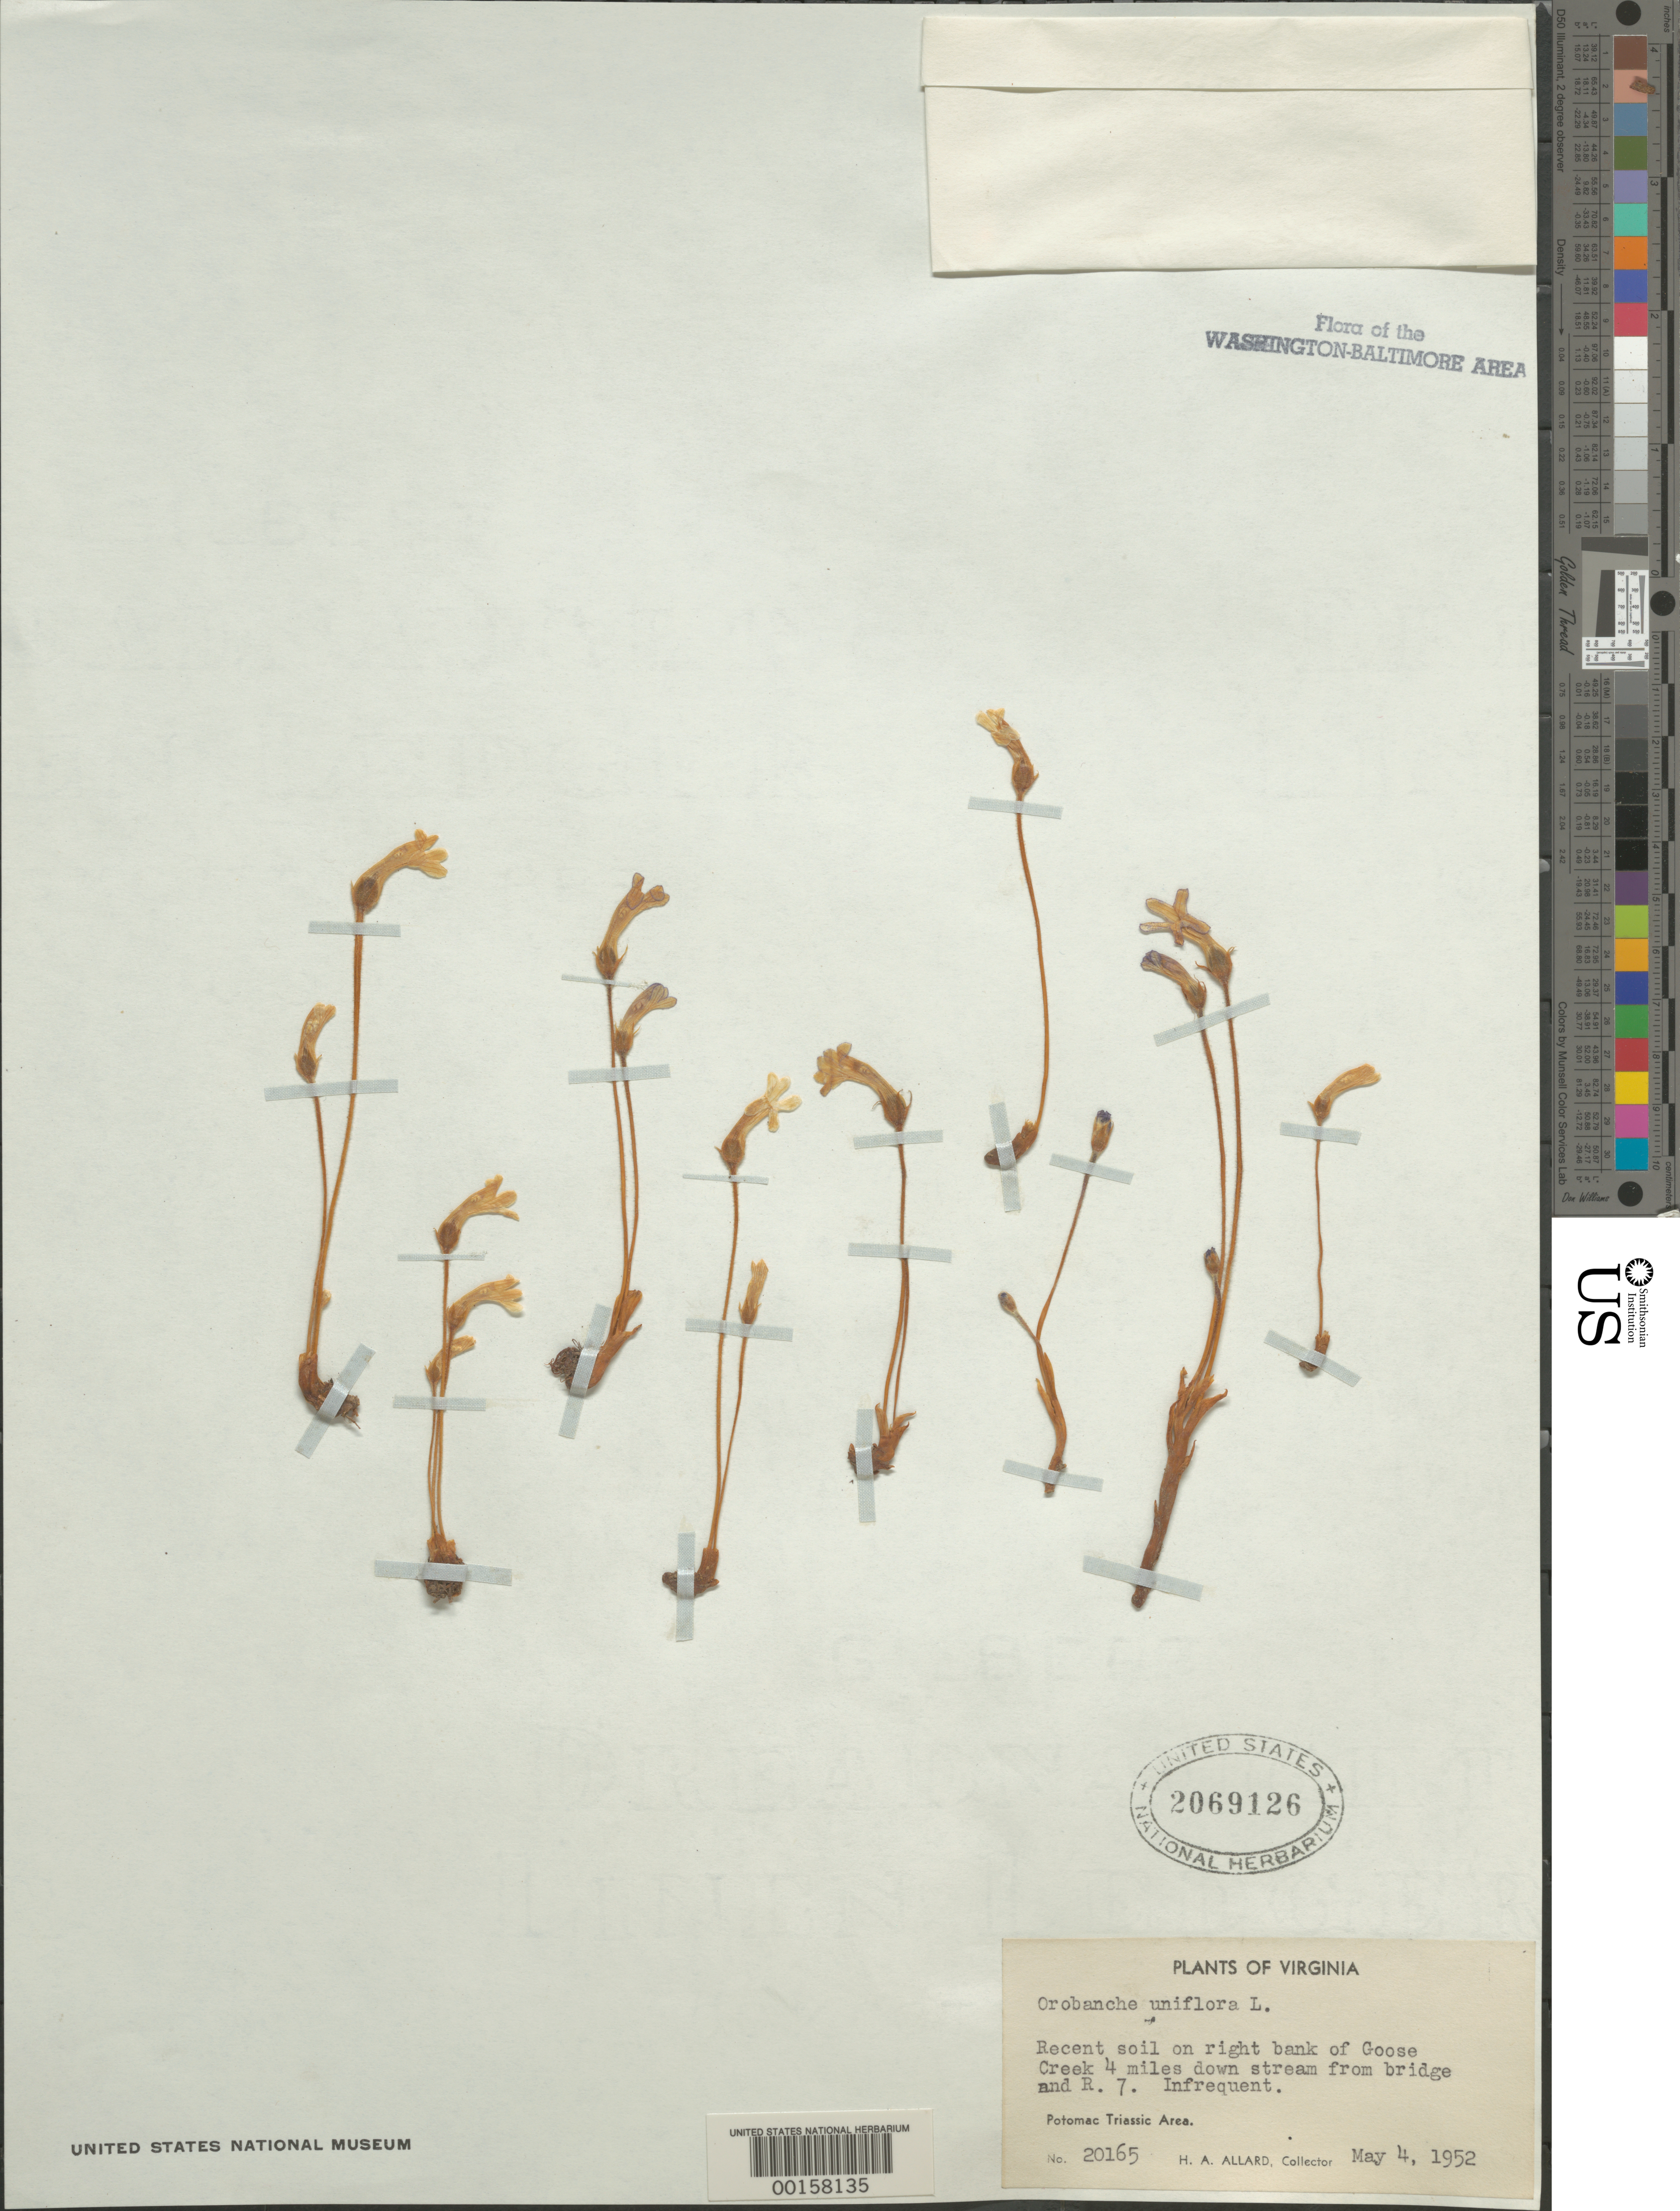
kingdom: Plantae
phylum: Tracheophyta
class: Magnoliopsida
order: Lamiales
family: Orobanchaceae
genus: Orobanche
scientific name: Orobanche uniflora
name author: L.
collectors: H. A. Allard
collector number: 20165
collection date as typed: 04 May 1952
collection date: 1952-05-04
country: United States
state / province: Virginia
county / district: Loudoun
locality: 4 miles downstream from Rt 7 on Goose Creek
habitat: Recent soil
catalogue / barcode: US 2069126